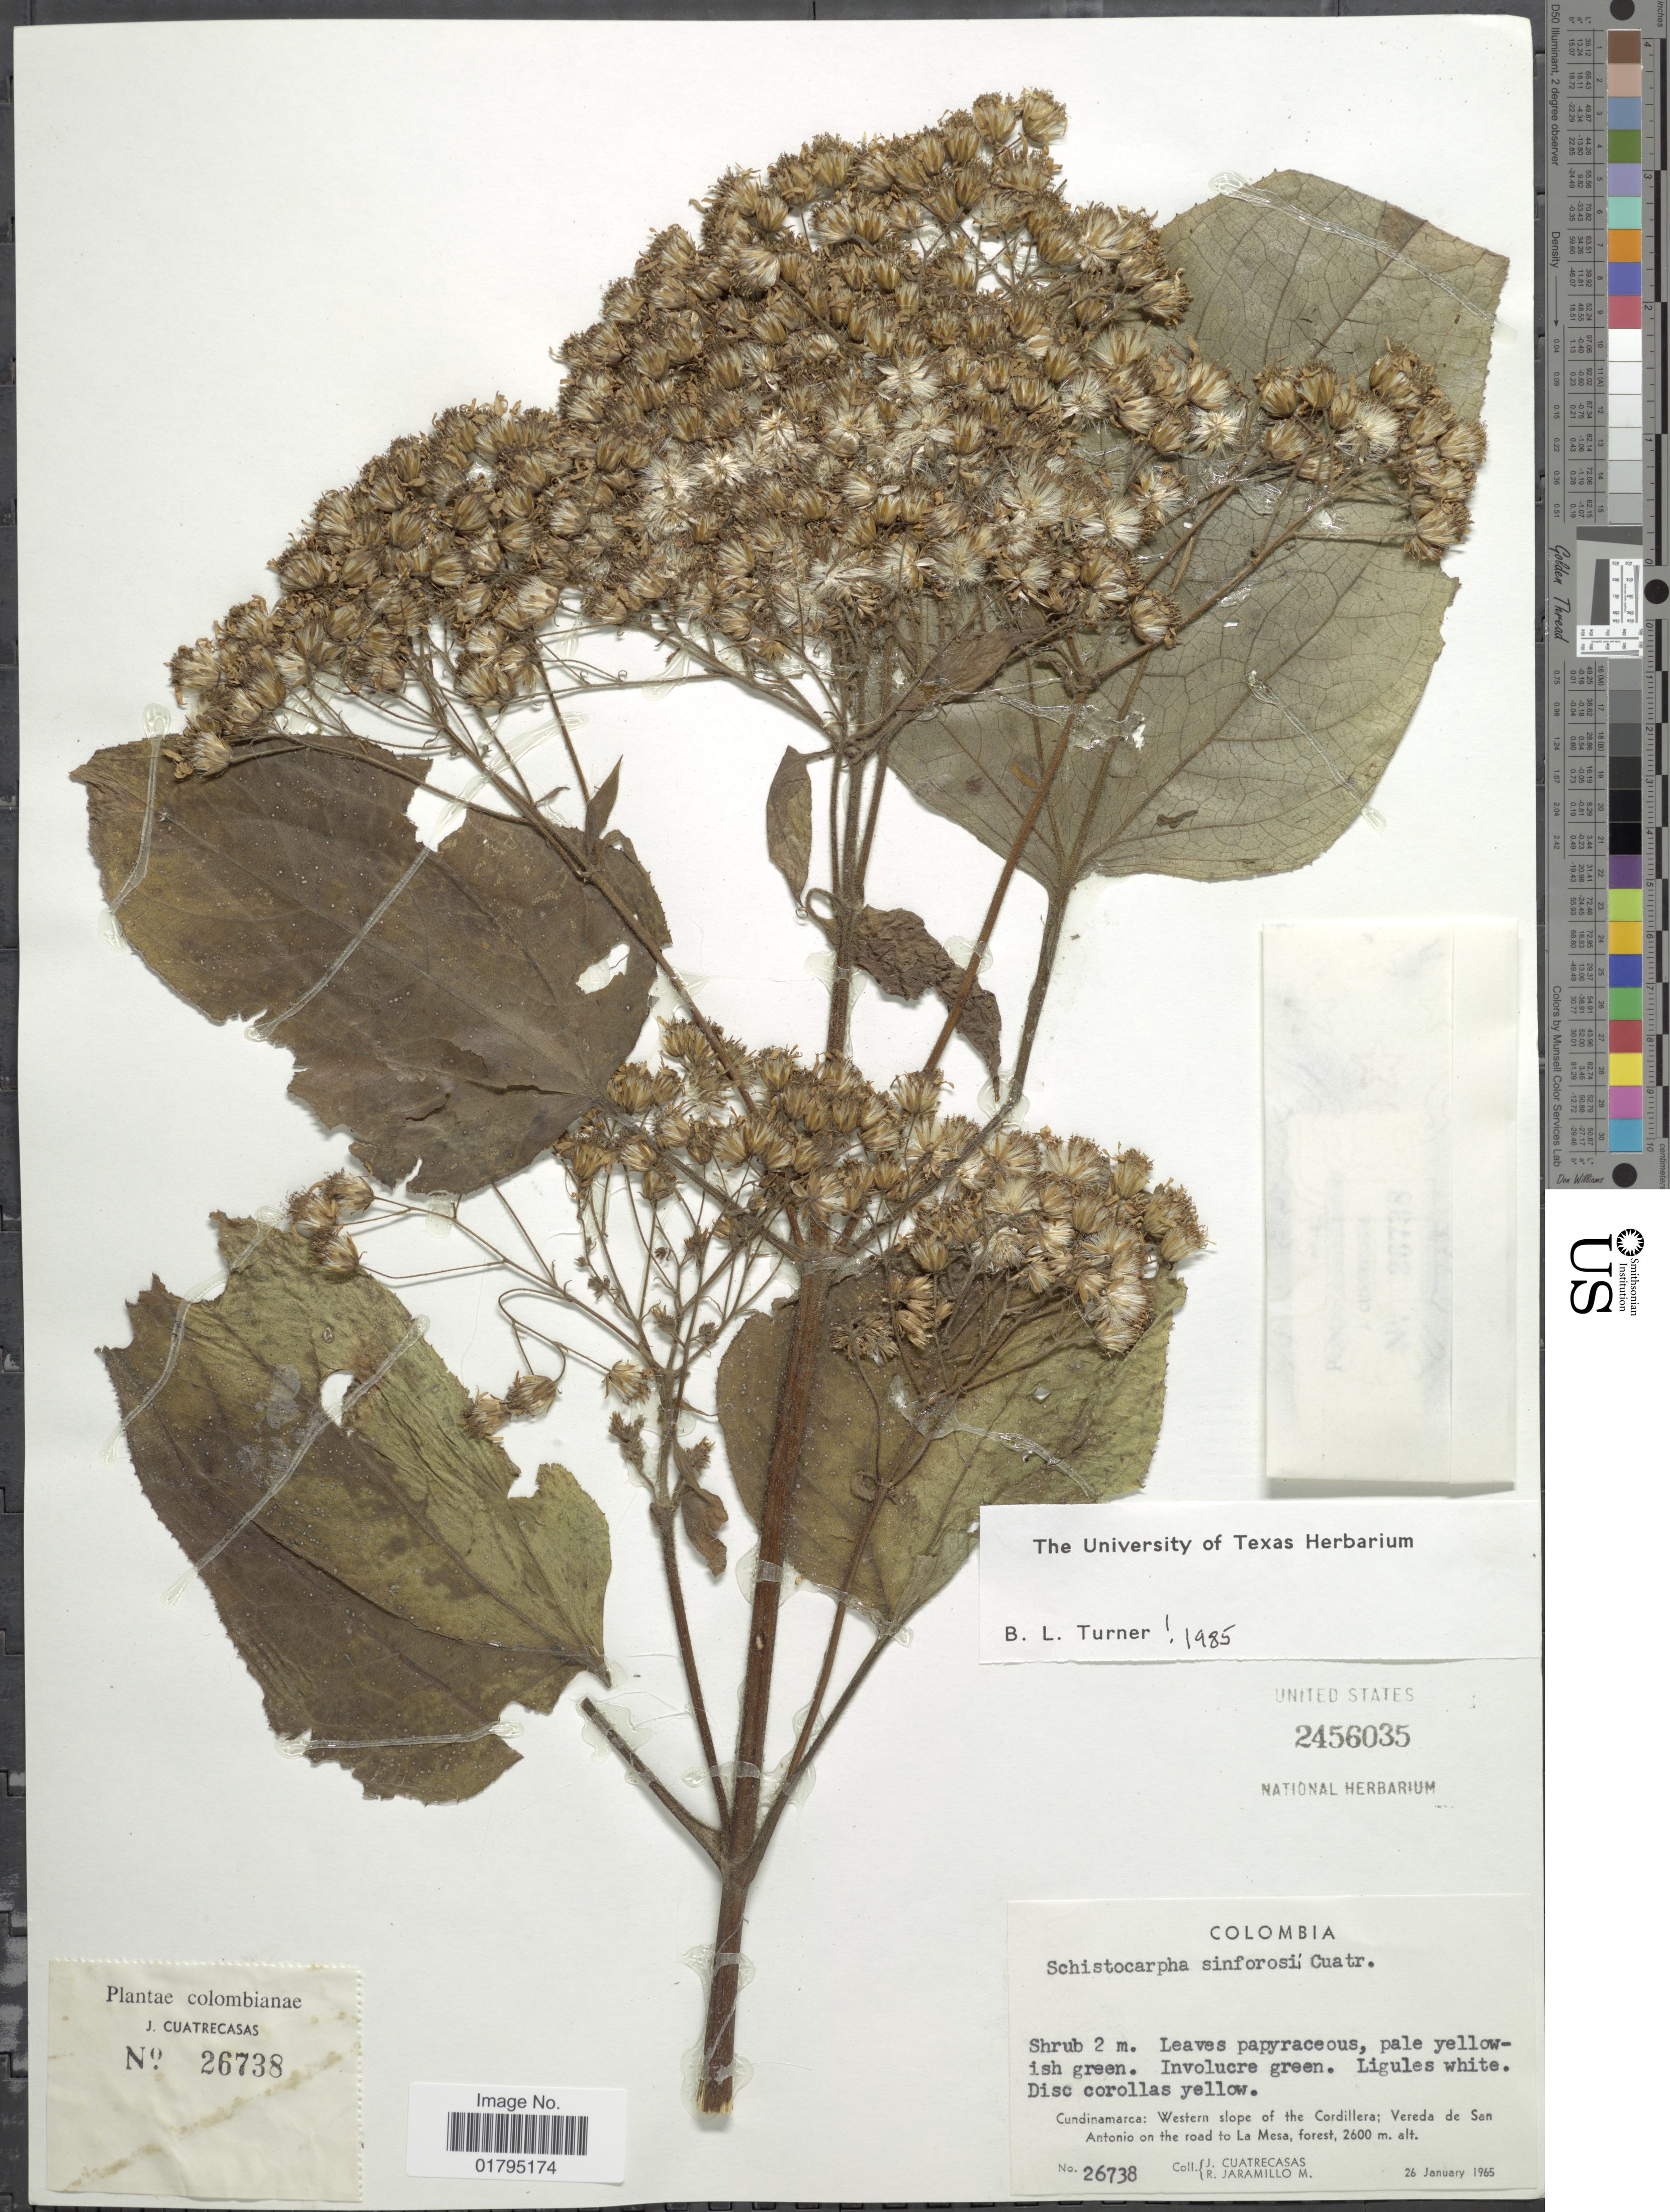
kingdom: Plantae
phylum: Tracheophyta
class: Magnoliopsida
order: Asterales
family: Asteraceae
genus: Schistocarpha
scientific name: Schistocarpha sinforosii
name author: Cuatrec.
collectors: J. Cuatrecasas & R. Jaramillo M.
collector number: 26738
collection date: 1965-01-26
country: Colombia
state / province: Cundinamarca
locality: Cundinamarca: Western slope of the Cordillera; Vereda de San Antonio on the road to La Mesa, forest.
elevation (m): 2600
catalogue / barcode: US 2456035